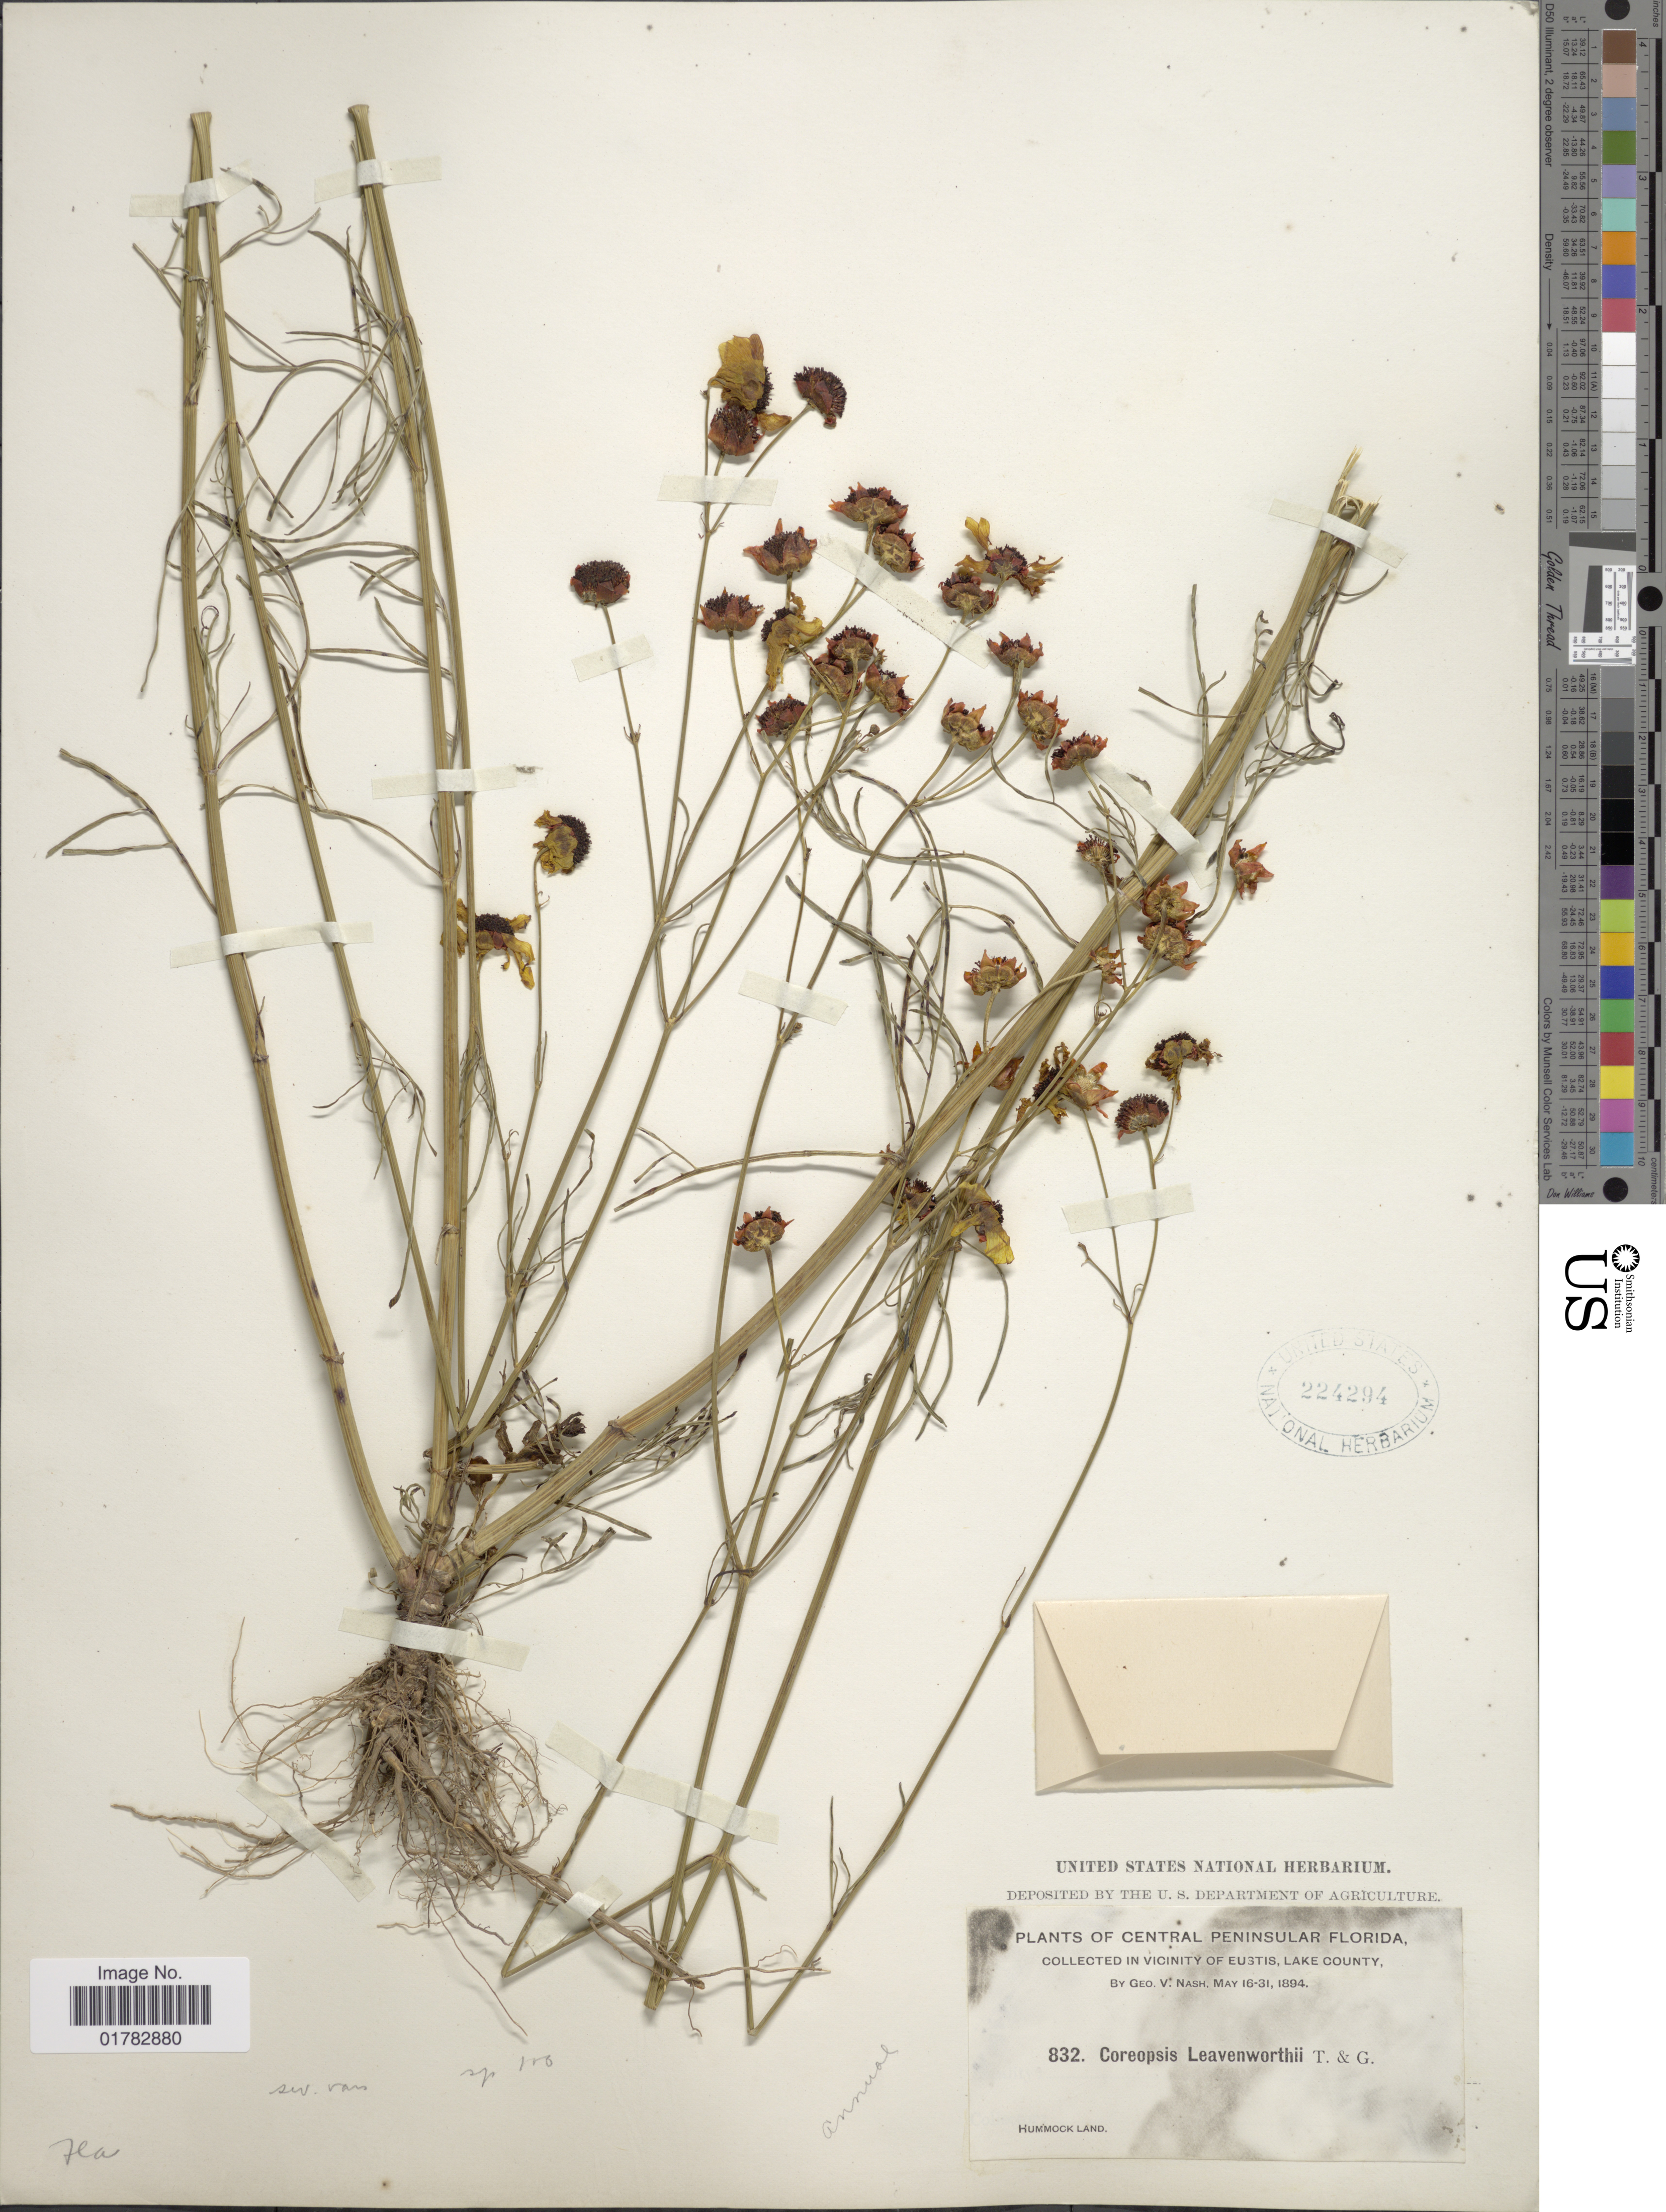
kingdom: Plantae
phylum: Tracheophyta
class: Magnoliopsida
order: Asterales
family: Asteraceae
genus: Coreopsis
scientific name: Coreopsis leavenworthii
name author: Torr. & A. Gray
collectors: G. V. Nash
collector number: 832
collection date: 1894-05-16/1894-05-31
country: United States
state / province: Florida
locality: Central Peninsular Florida, vicinity of Eustis, Lake County, Hummock Land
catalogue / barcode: US 224294